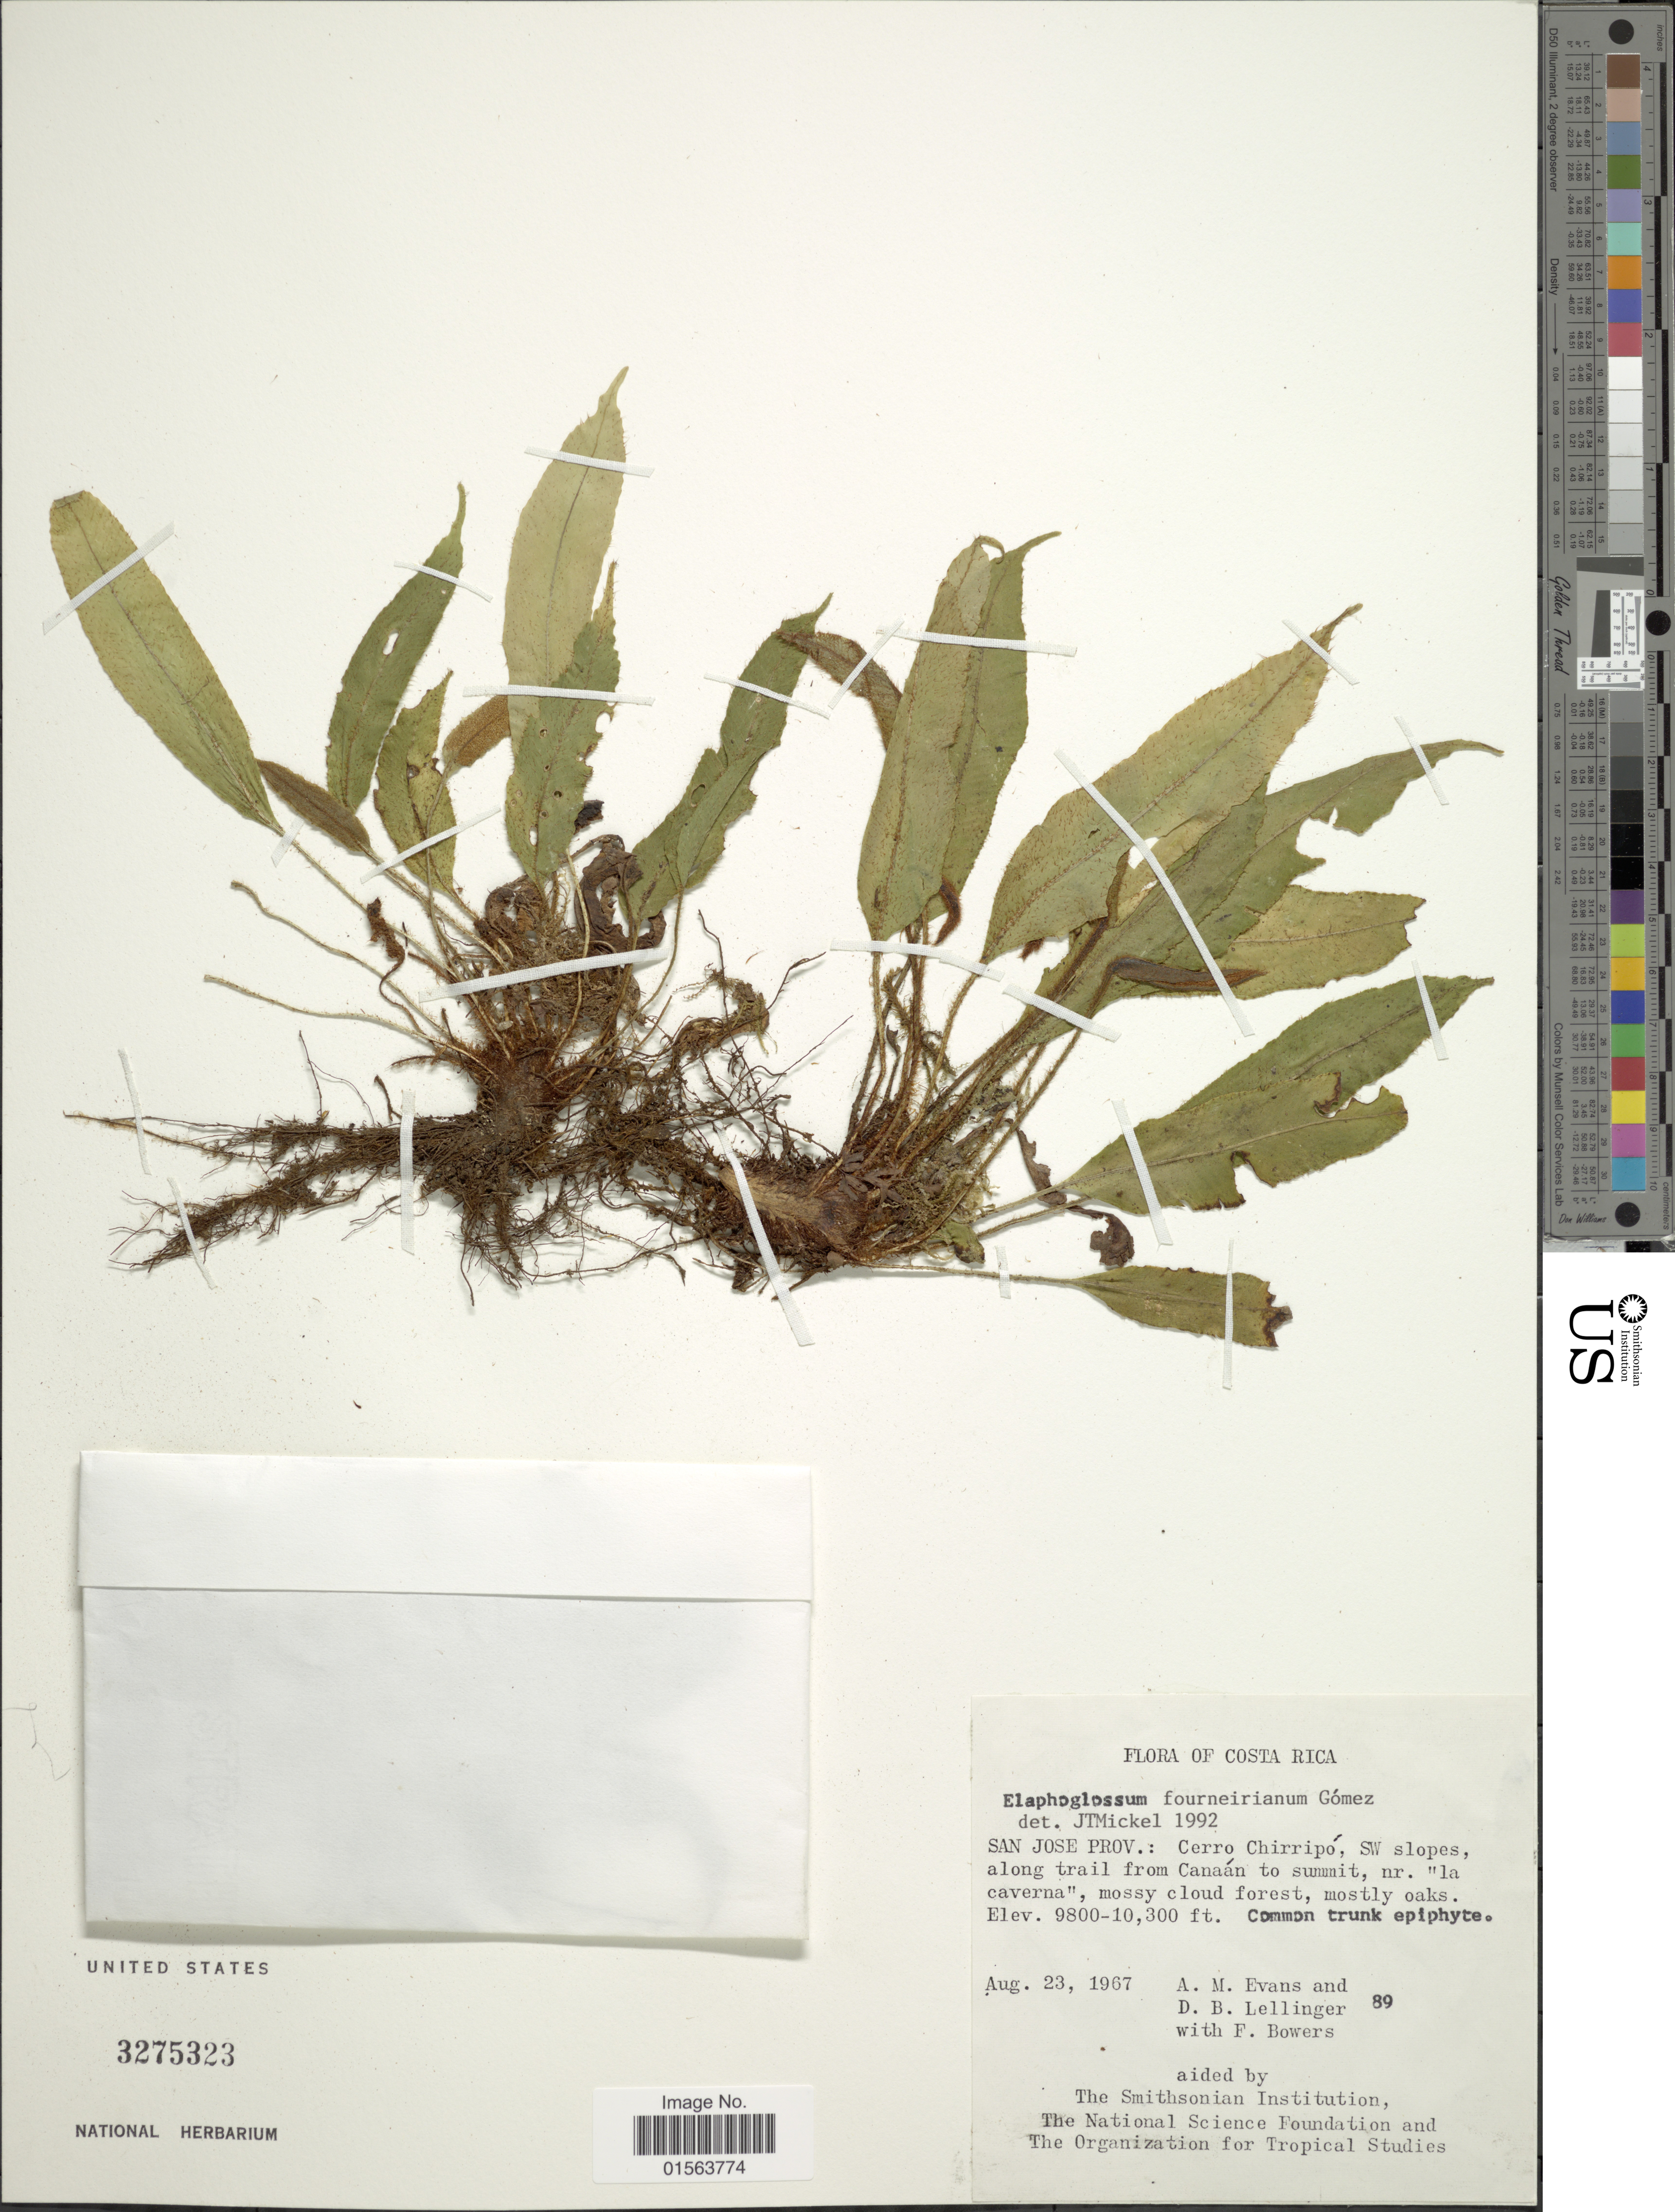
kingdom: Plantae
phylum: Tracheophyta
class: Polypodiopsida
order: Polypodiales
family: Dryopteridaceae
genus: Elaphoglossum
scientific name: Elaphoglossum fournierianum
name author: L.D. Gómez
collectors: A. M. Evans, D. B. Lellinger & F. Bowers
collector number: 89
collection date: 1967-08-23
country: Costa Rica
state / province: San José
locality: San Jose Prov.: Cerro Chirripo, SW slopes, along trail from Canaan to summit, nr. la caverna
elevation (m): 2987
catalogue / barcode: US 3275323